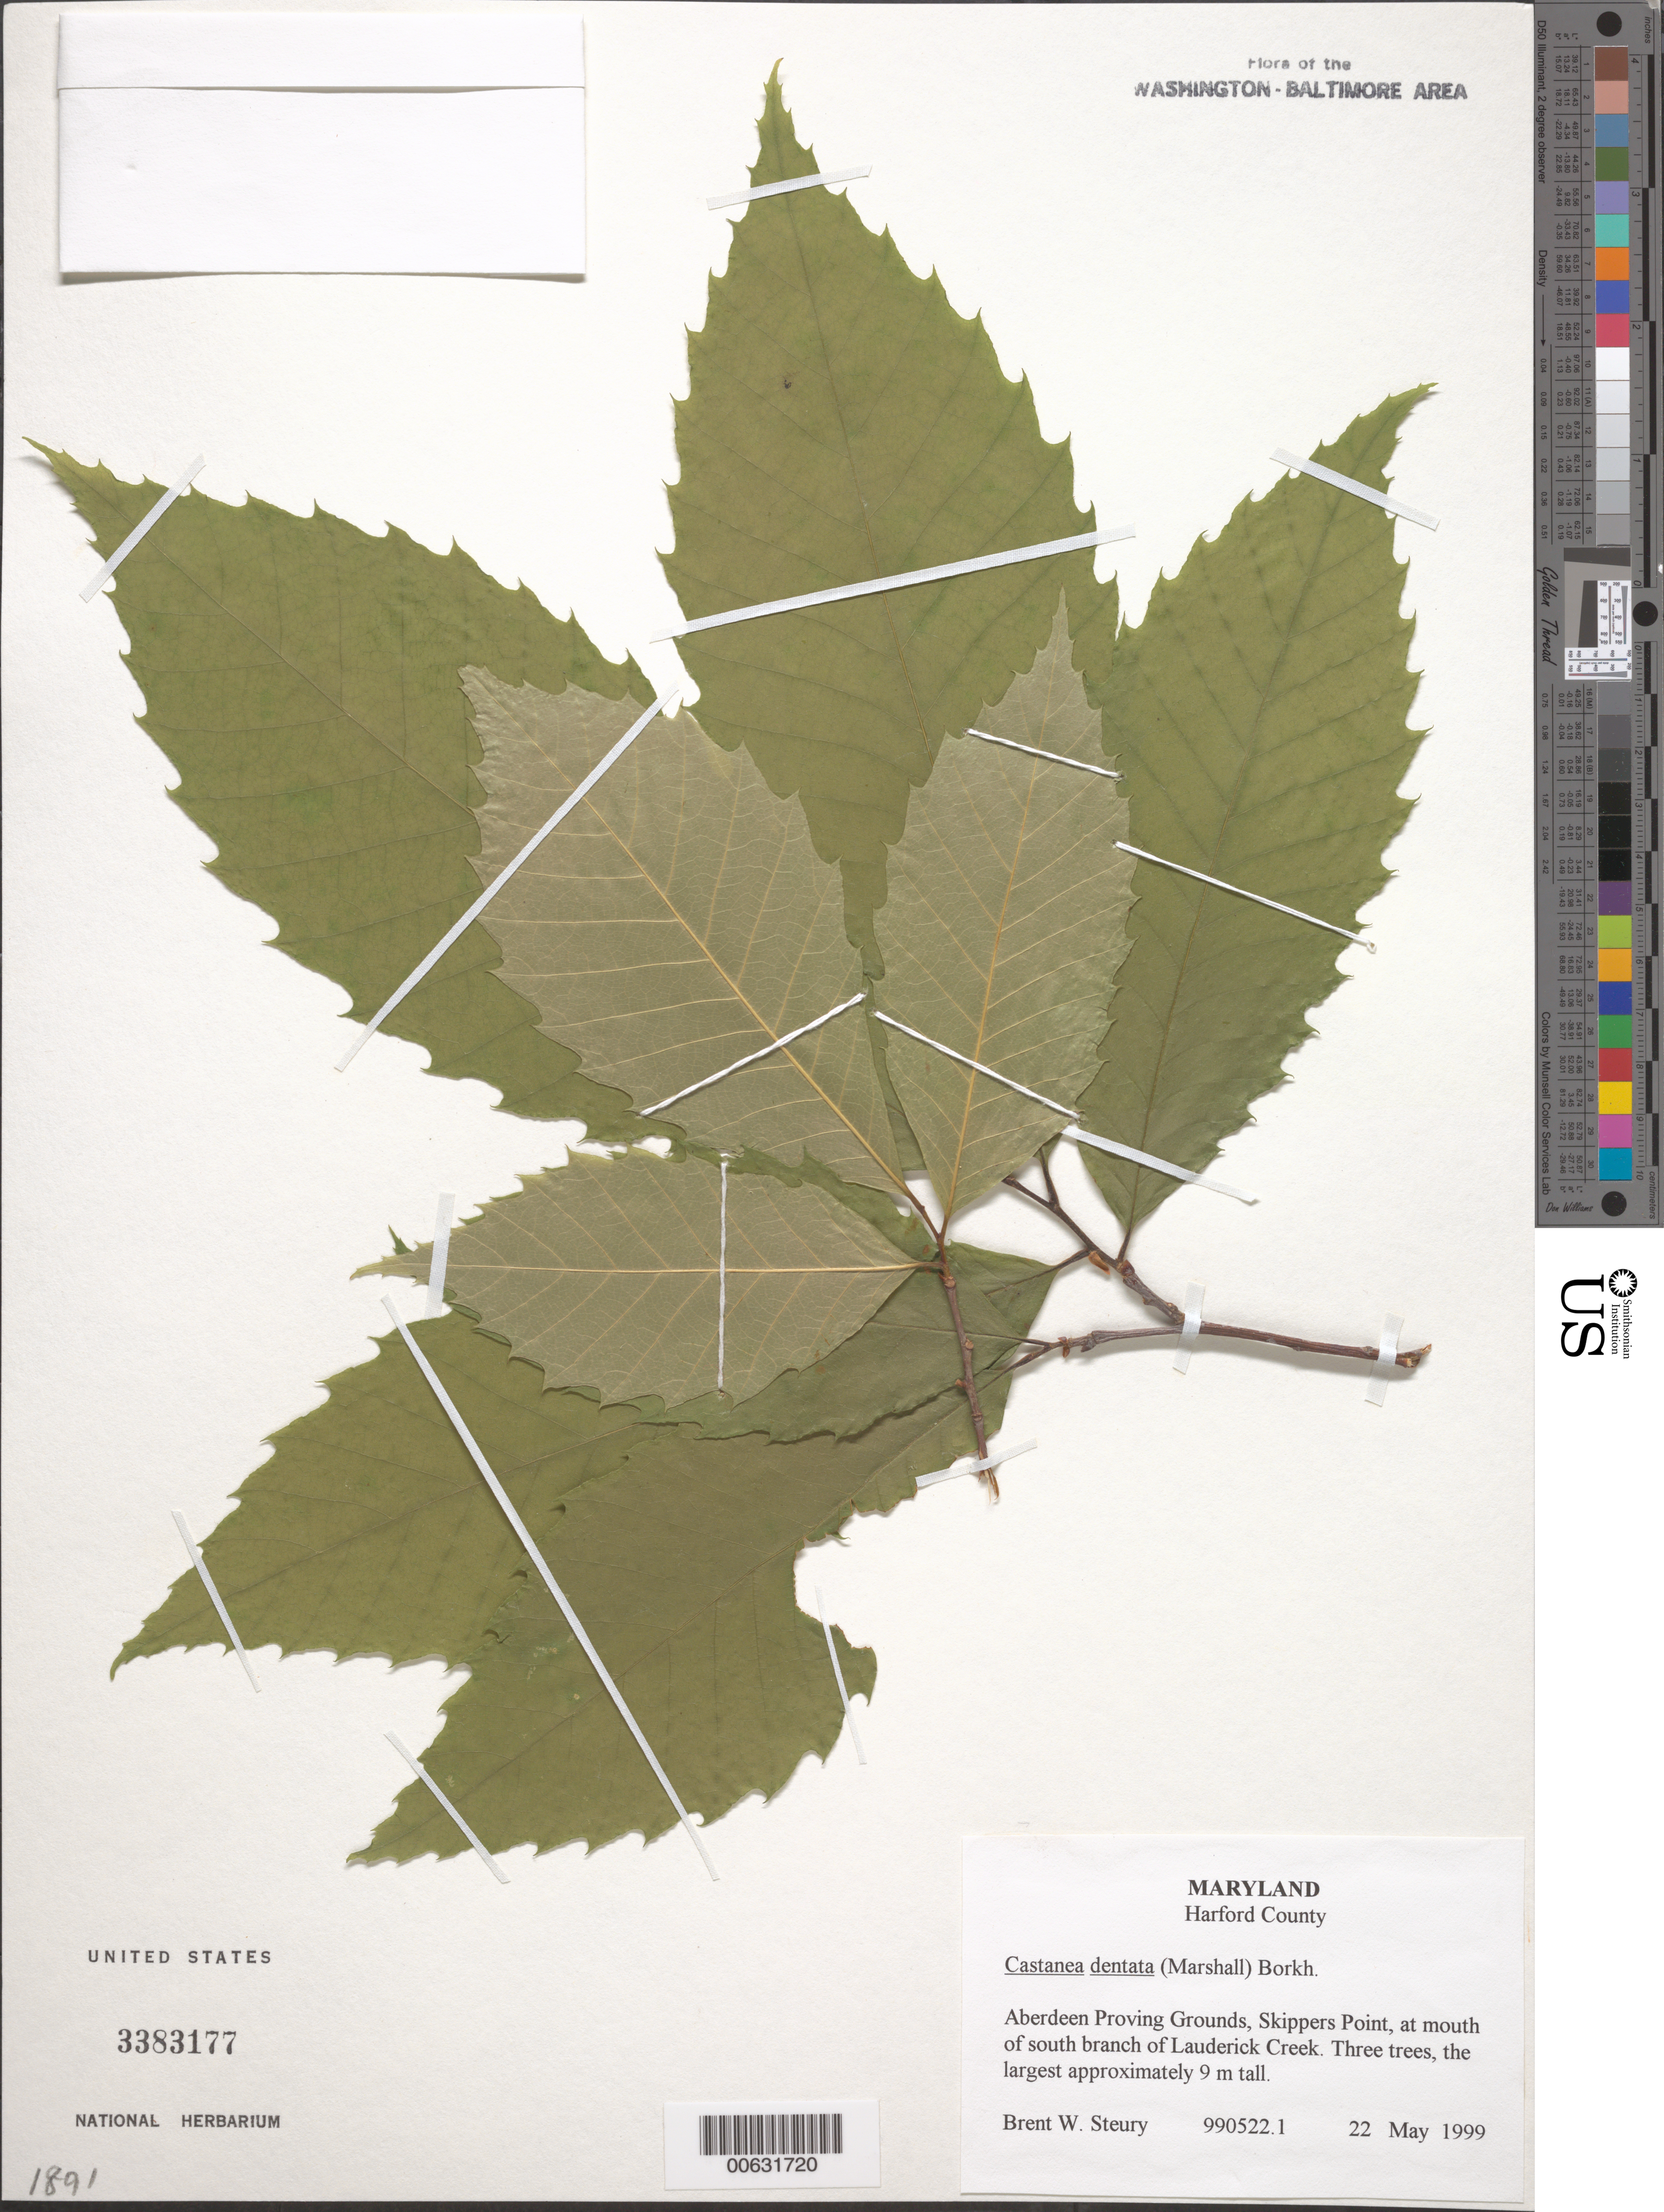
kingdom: Plantae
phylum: Tracheophyta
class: Magnoliopsida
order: Fagales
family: Fagaceae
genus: Castanea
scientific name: Castanea dentata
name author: (Marshall) Borkh.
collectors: B. Steury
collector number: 990522.1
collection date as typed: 22 May 1999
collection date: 1999-05-22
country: United States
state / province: Maryland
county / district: Harford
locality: Aberdeen Proving Ground, Skippers Point, Mouth of south branch of Lauderick Creek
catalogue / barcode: US 3383177